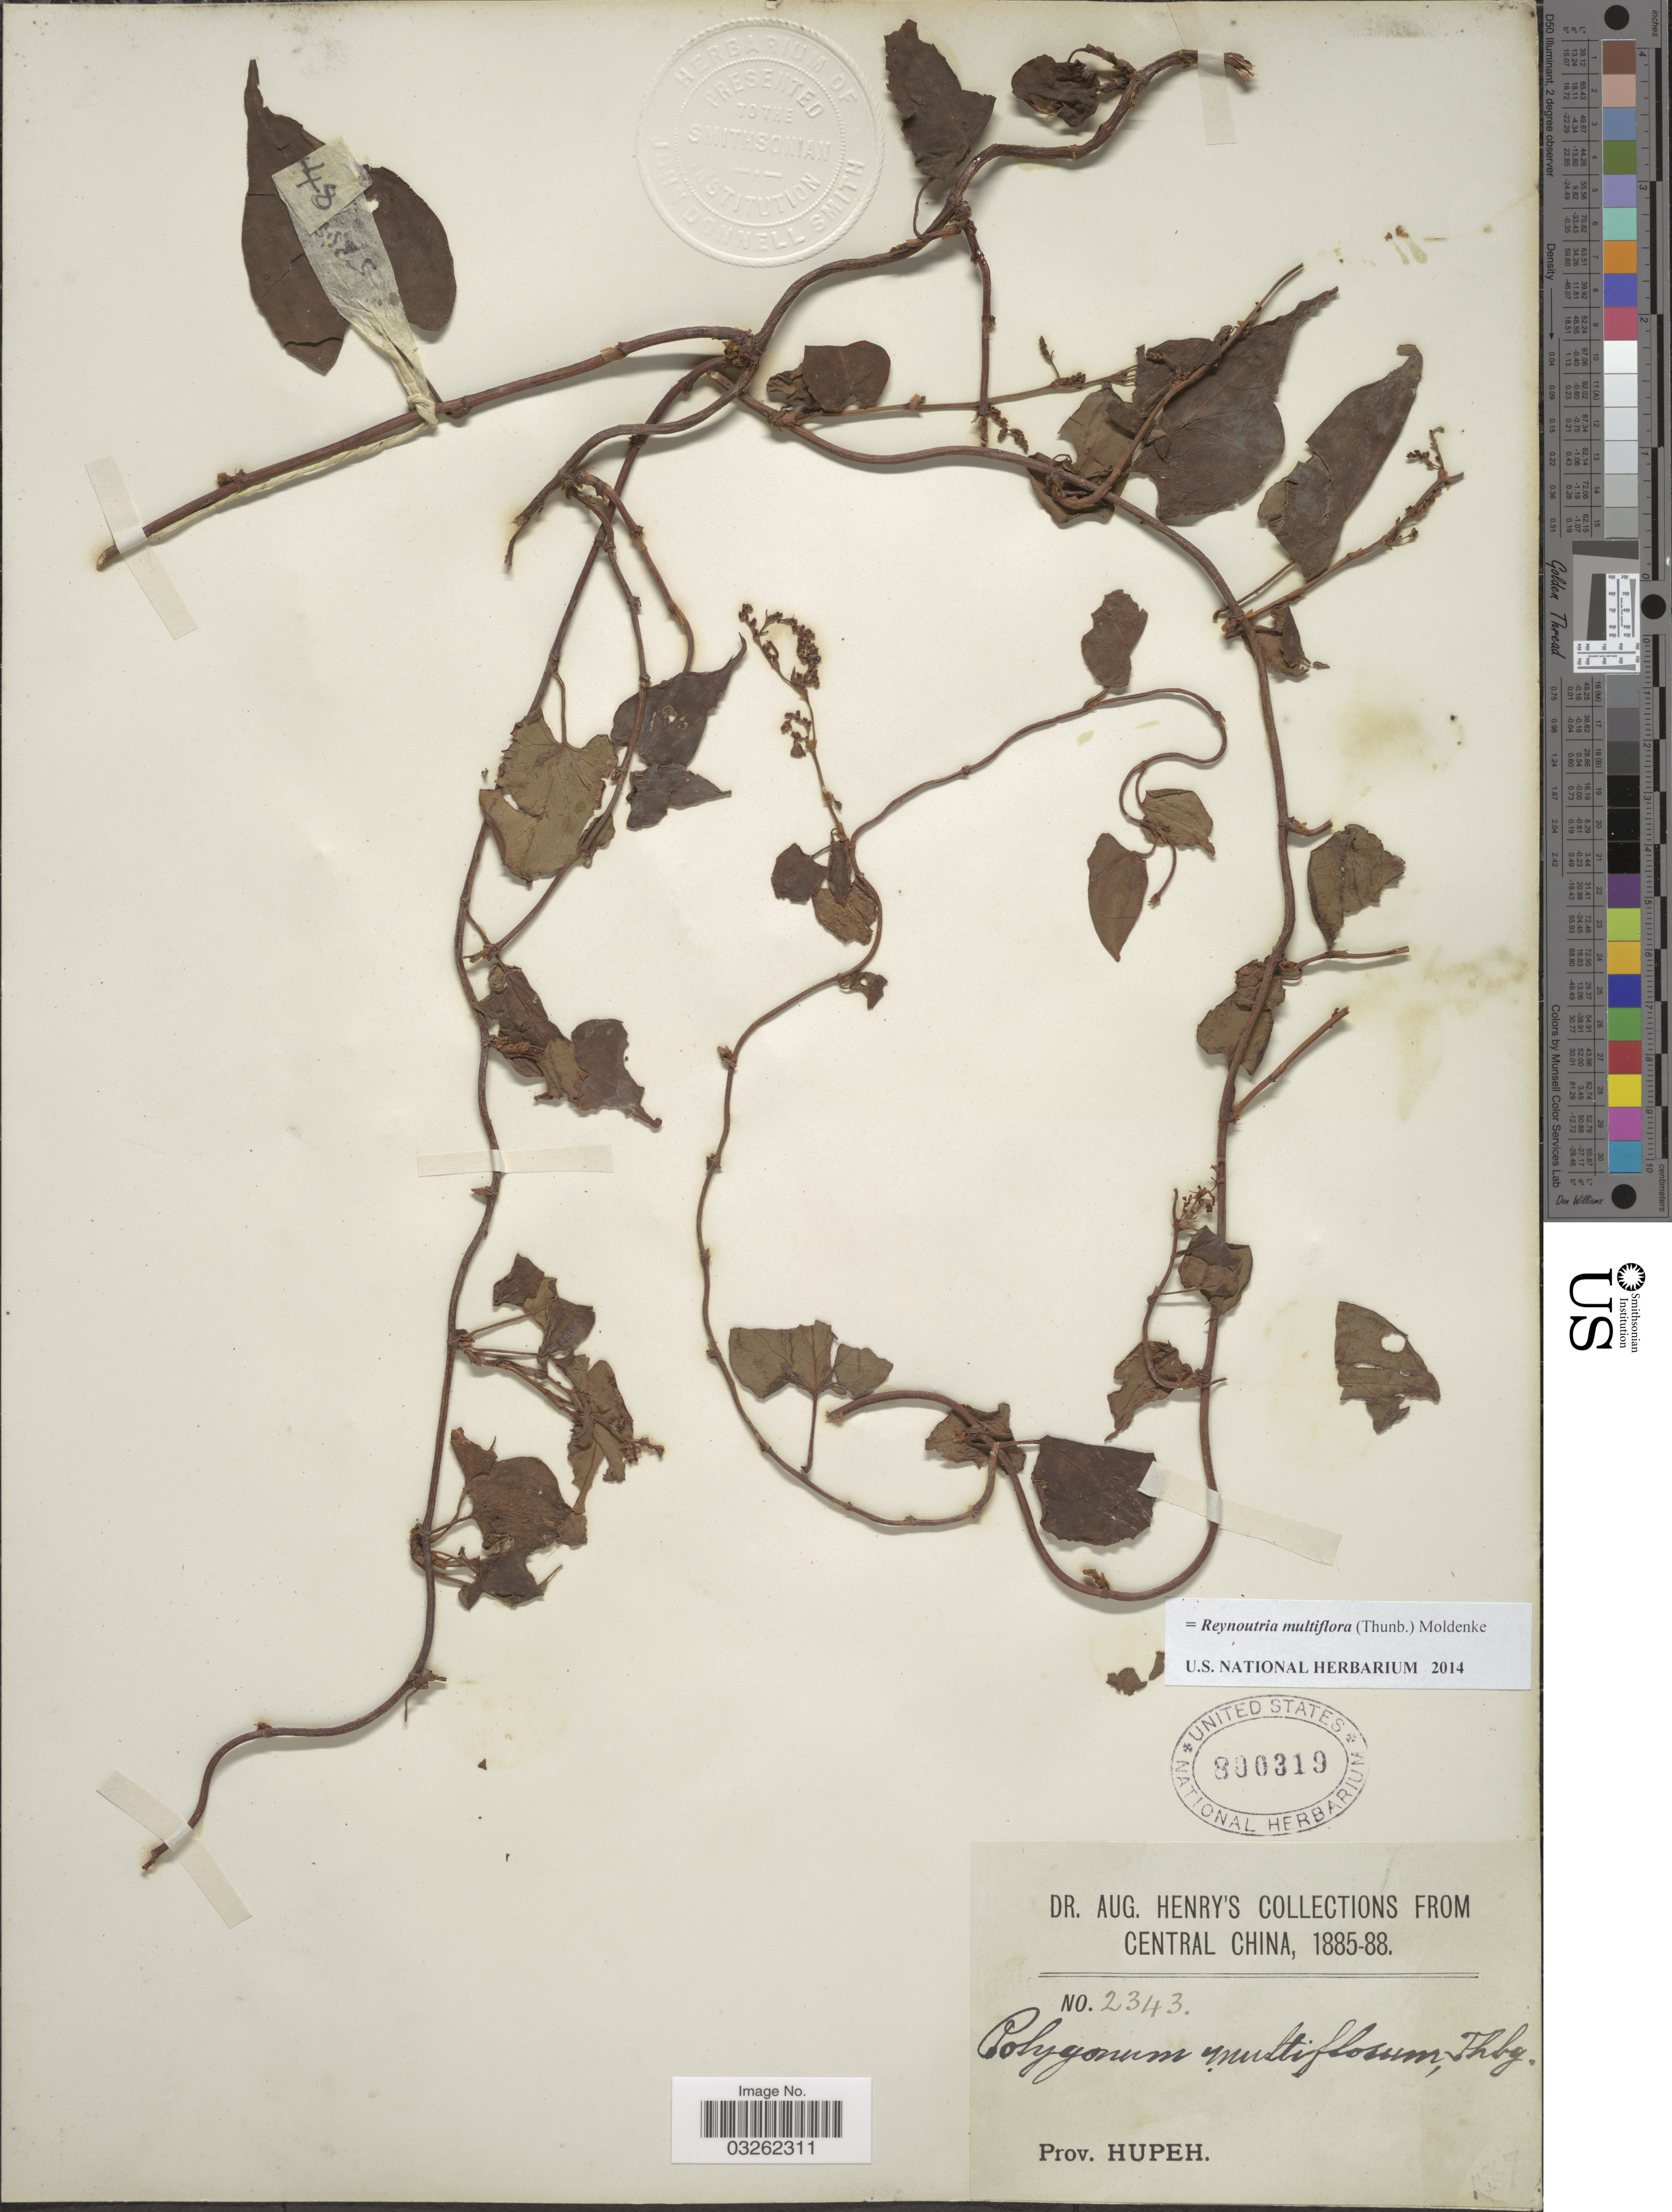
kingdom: Plantae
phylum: Tracheophyta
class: Magnoliopsida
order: Caryophyllales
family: Polygonaceae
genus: Reynoutria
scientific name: Reynoutria multiflora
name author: (Thunb.) Moldenke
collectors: A. Henry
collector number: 2343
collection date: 1885/1888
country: China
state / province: Hubei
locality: Central China, Prov. Hupeh.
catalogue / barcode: US 800319